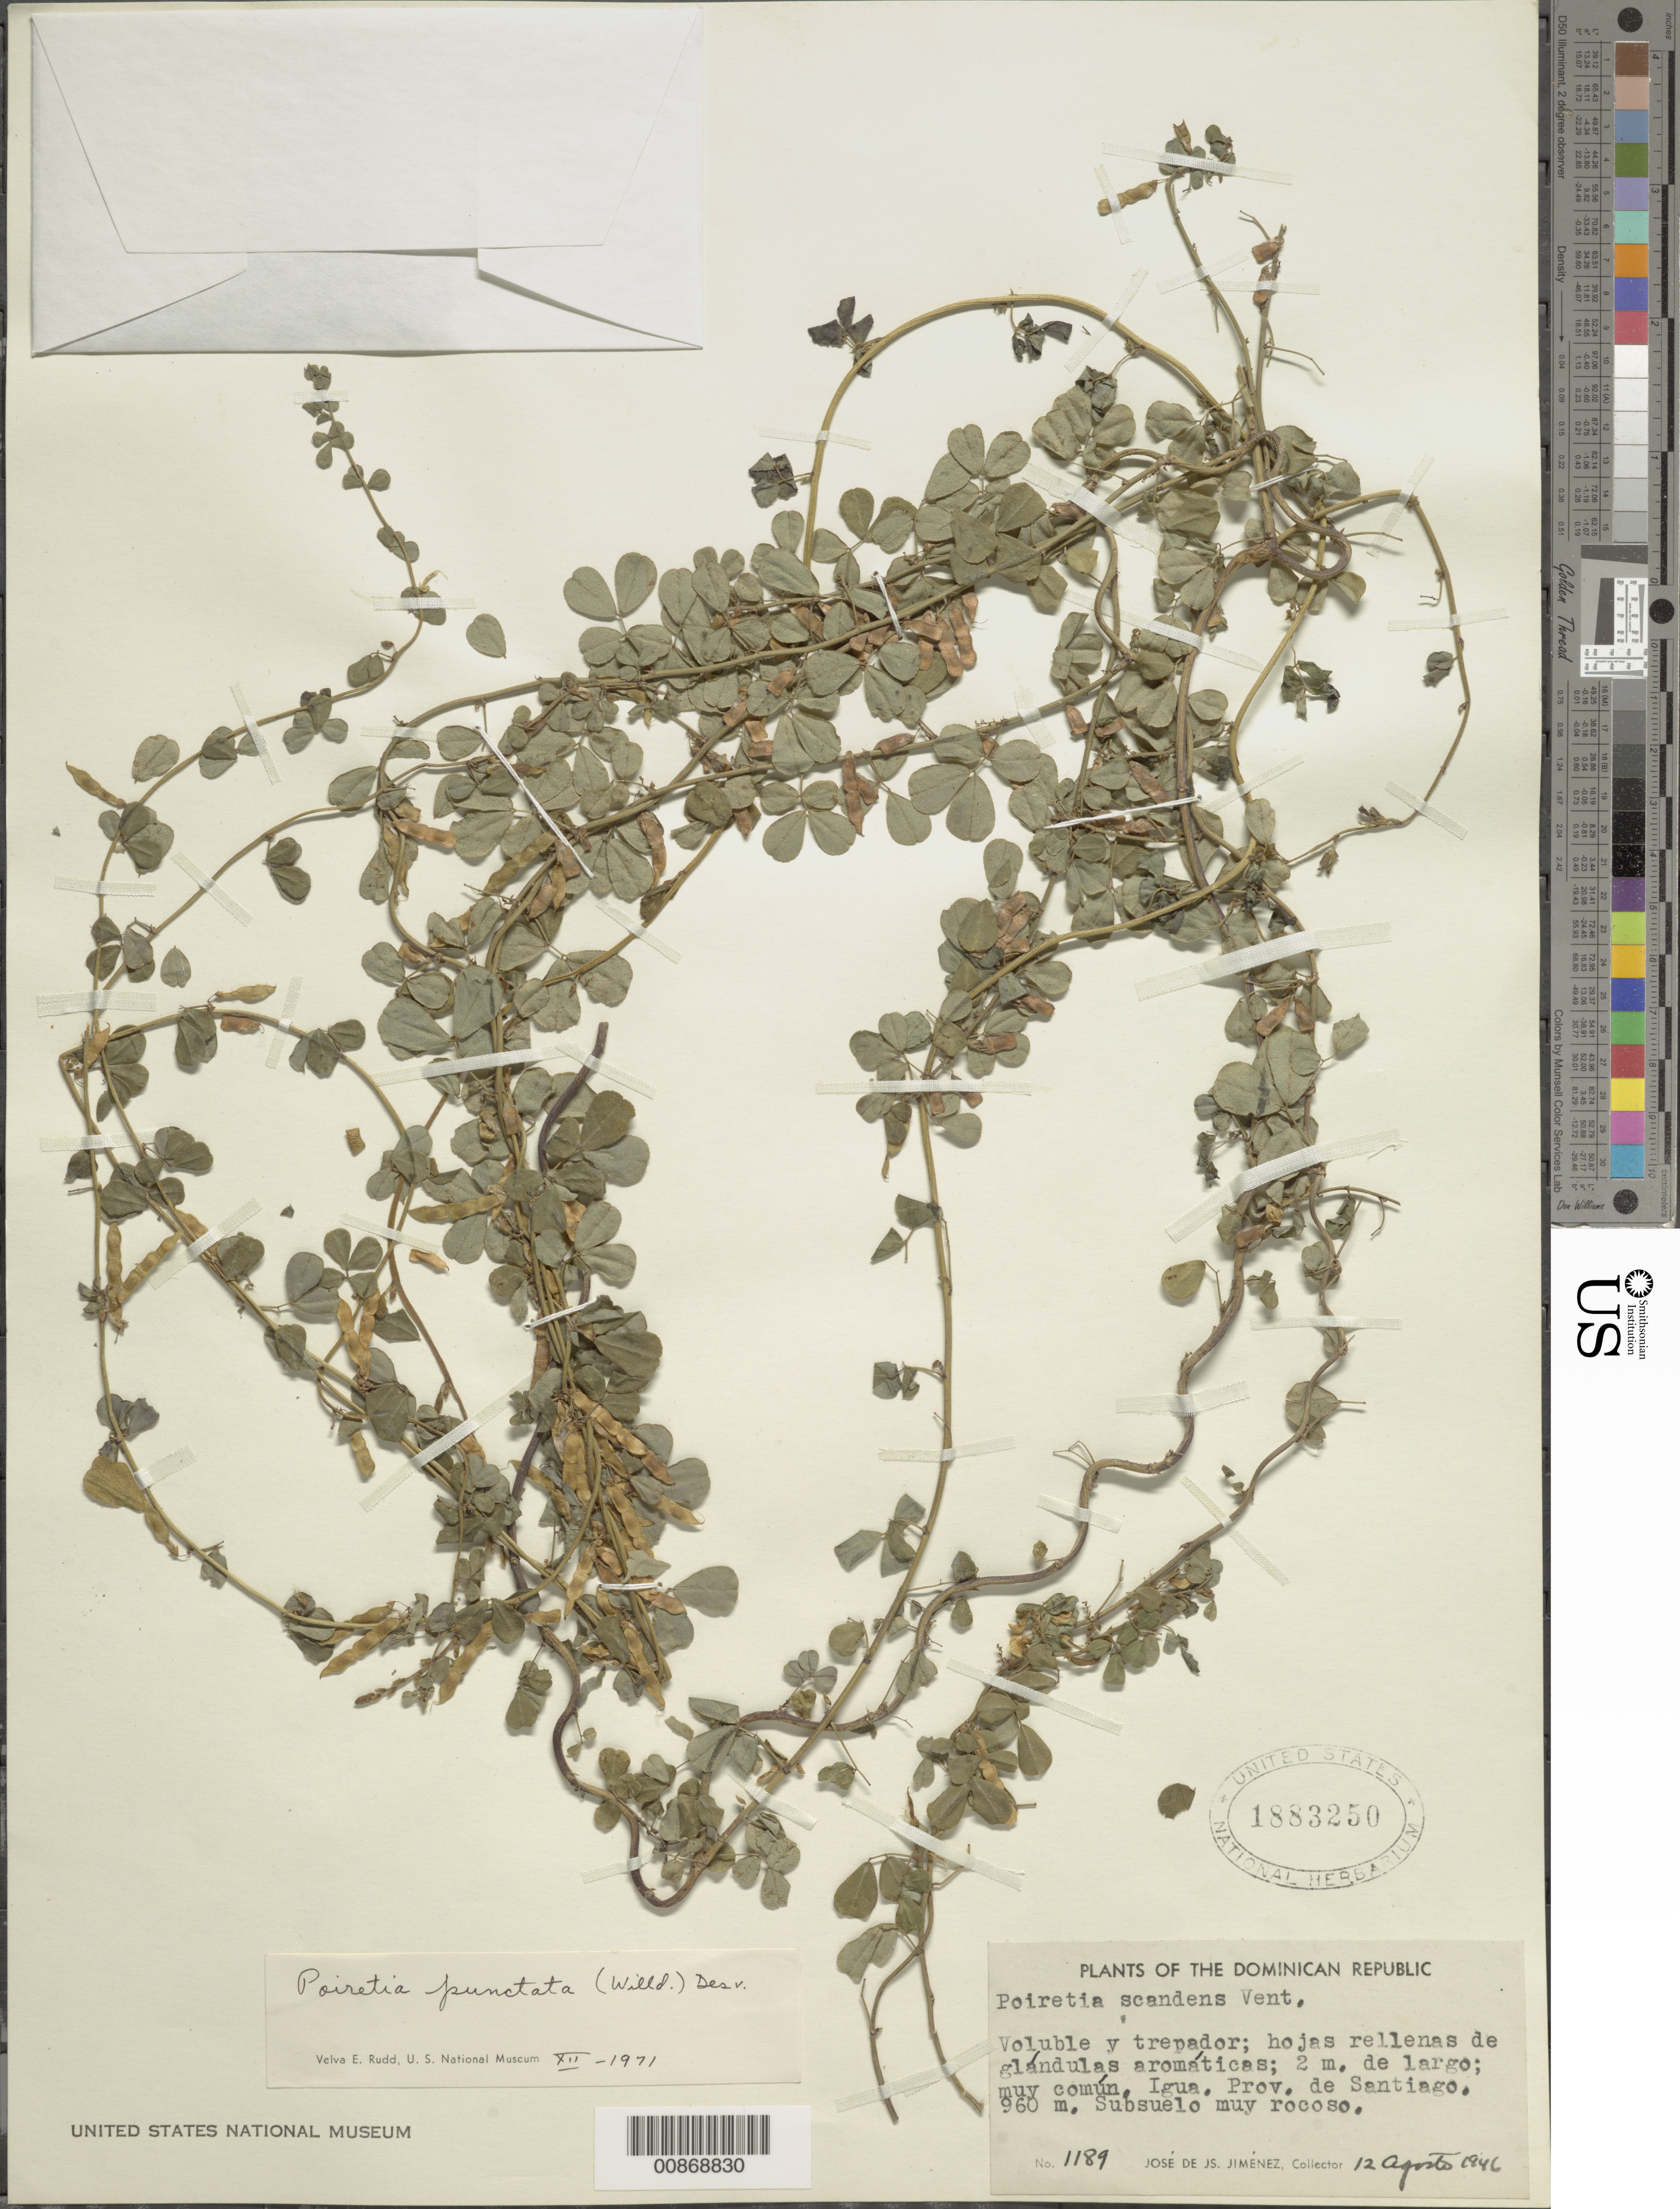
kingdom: Plantae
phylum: Tracheophyta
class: Magnoliopsida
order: Fabales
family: Fabaceae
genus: Poiretia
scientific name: Poiretia scandens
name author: Vent.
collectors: J. J. Jiménez Almonte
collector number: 1189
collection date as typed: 12 Aug 1946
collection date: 1946-08-12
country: Dominican Republic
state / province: Santiago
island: Hispaniola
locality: Igua.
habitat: Subsuelo muy rocoso.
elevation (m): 960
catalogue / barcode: US 1883250